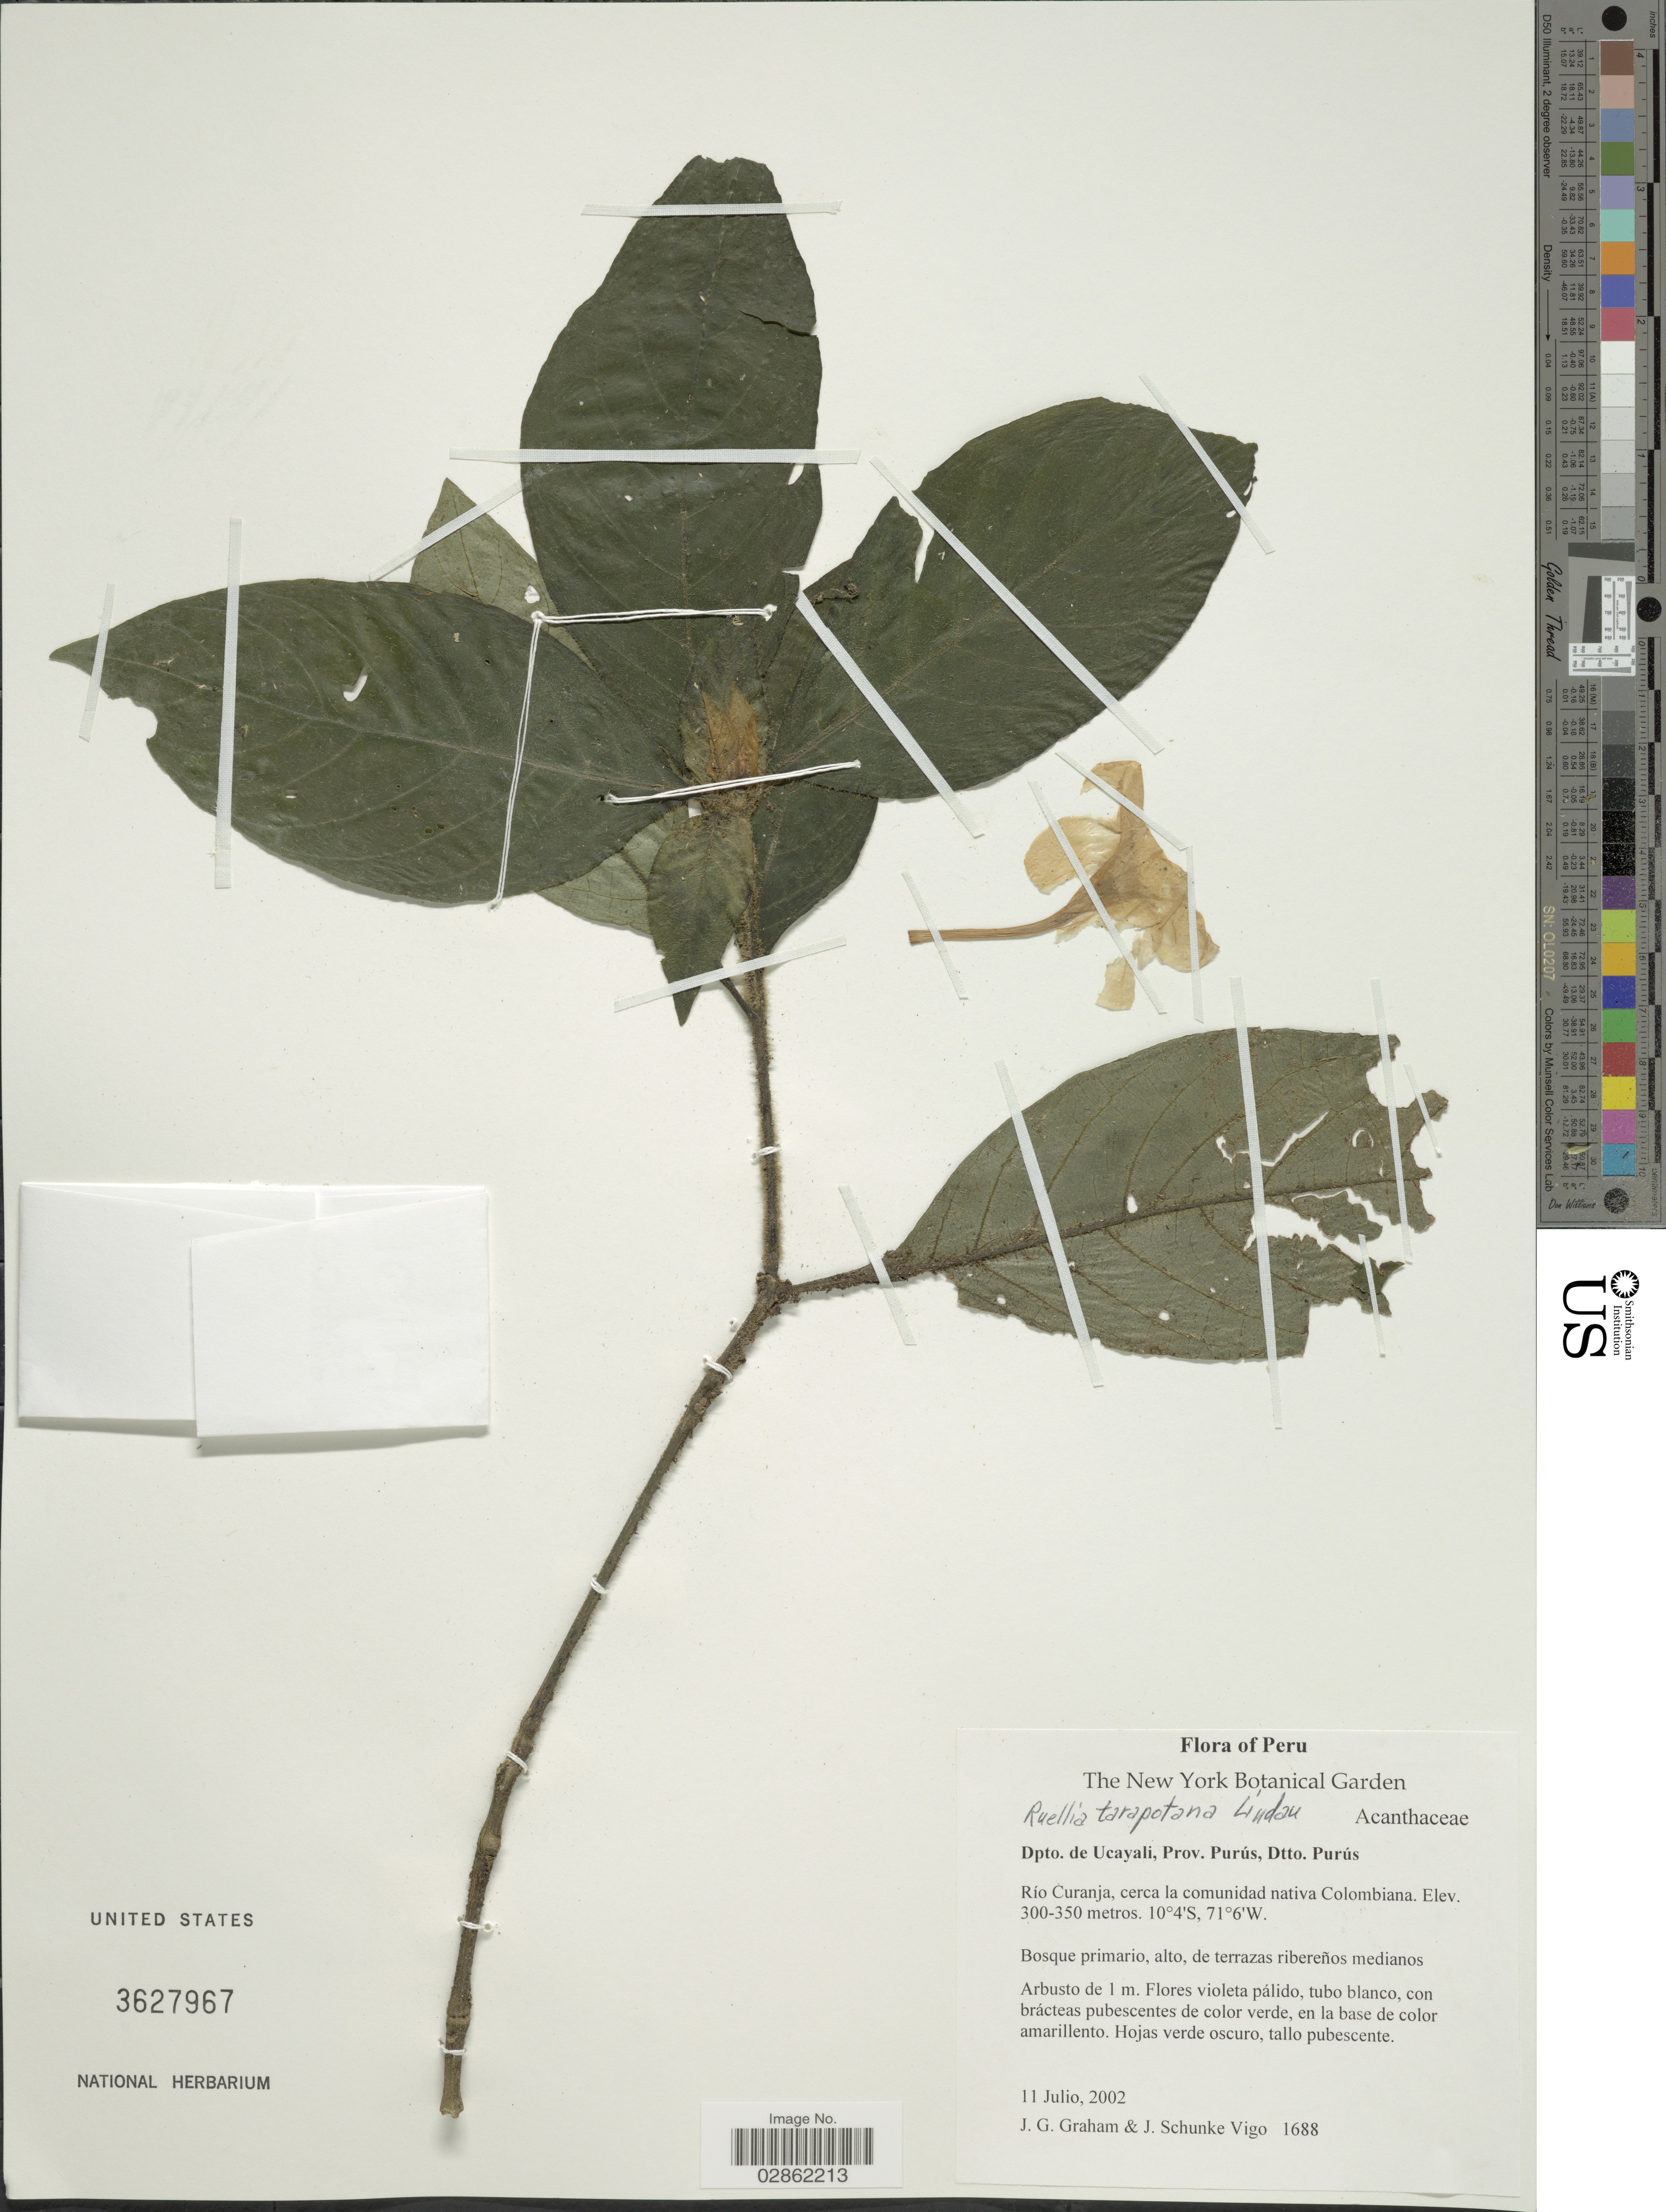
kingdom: Plantae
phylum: Tracheophyta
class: Magnoliopsida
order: Lamiales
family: Acanthaceae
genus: Ruellia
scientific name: Ruellia tarapotana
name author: Lindau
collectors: J. Graham & J. Schunke Vigo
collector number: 1688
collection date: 2002-07-11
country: Peru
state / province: Ucayali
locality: Dpto. Ucayali, Prov. Purús, Dtto. Purús, Río Curanja, cerca la comunidad nativa Colombiana.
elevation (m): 300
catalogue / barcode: US 3627967